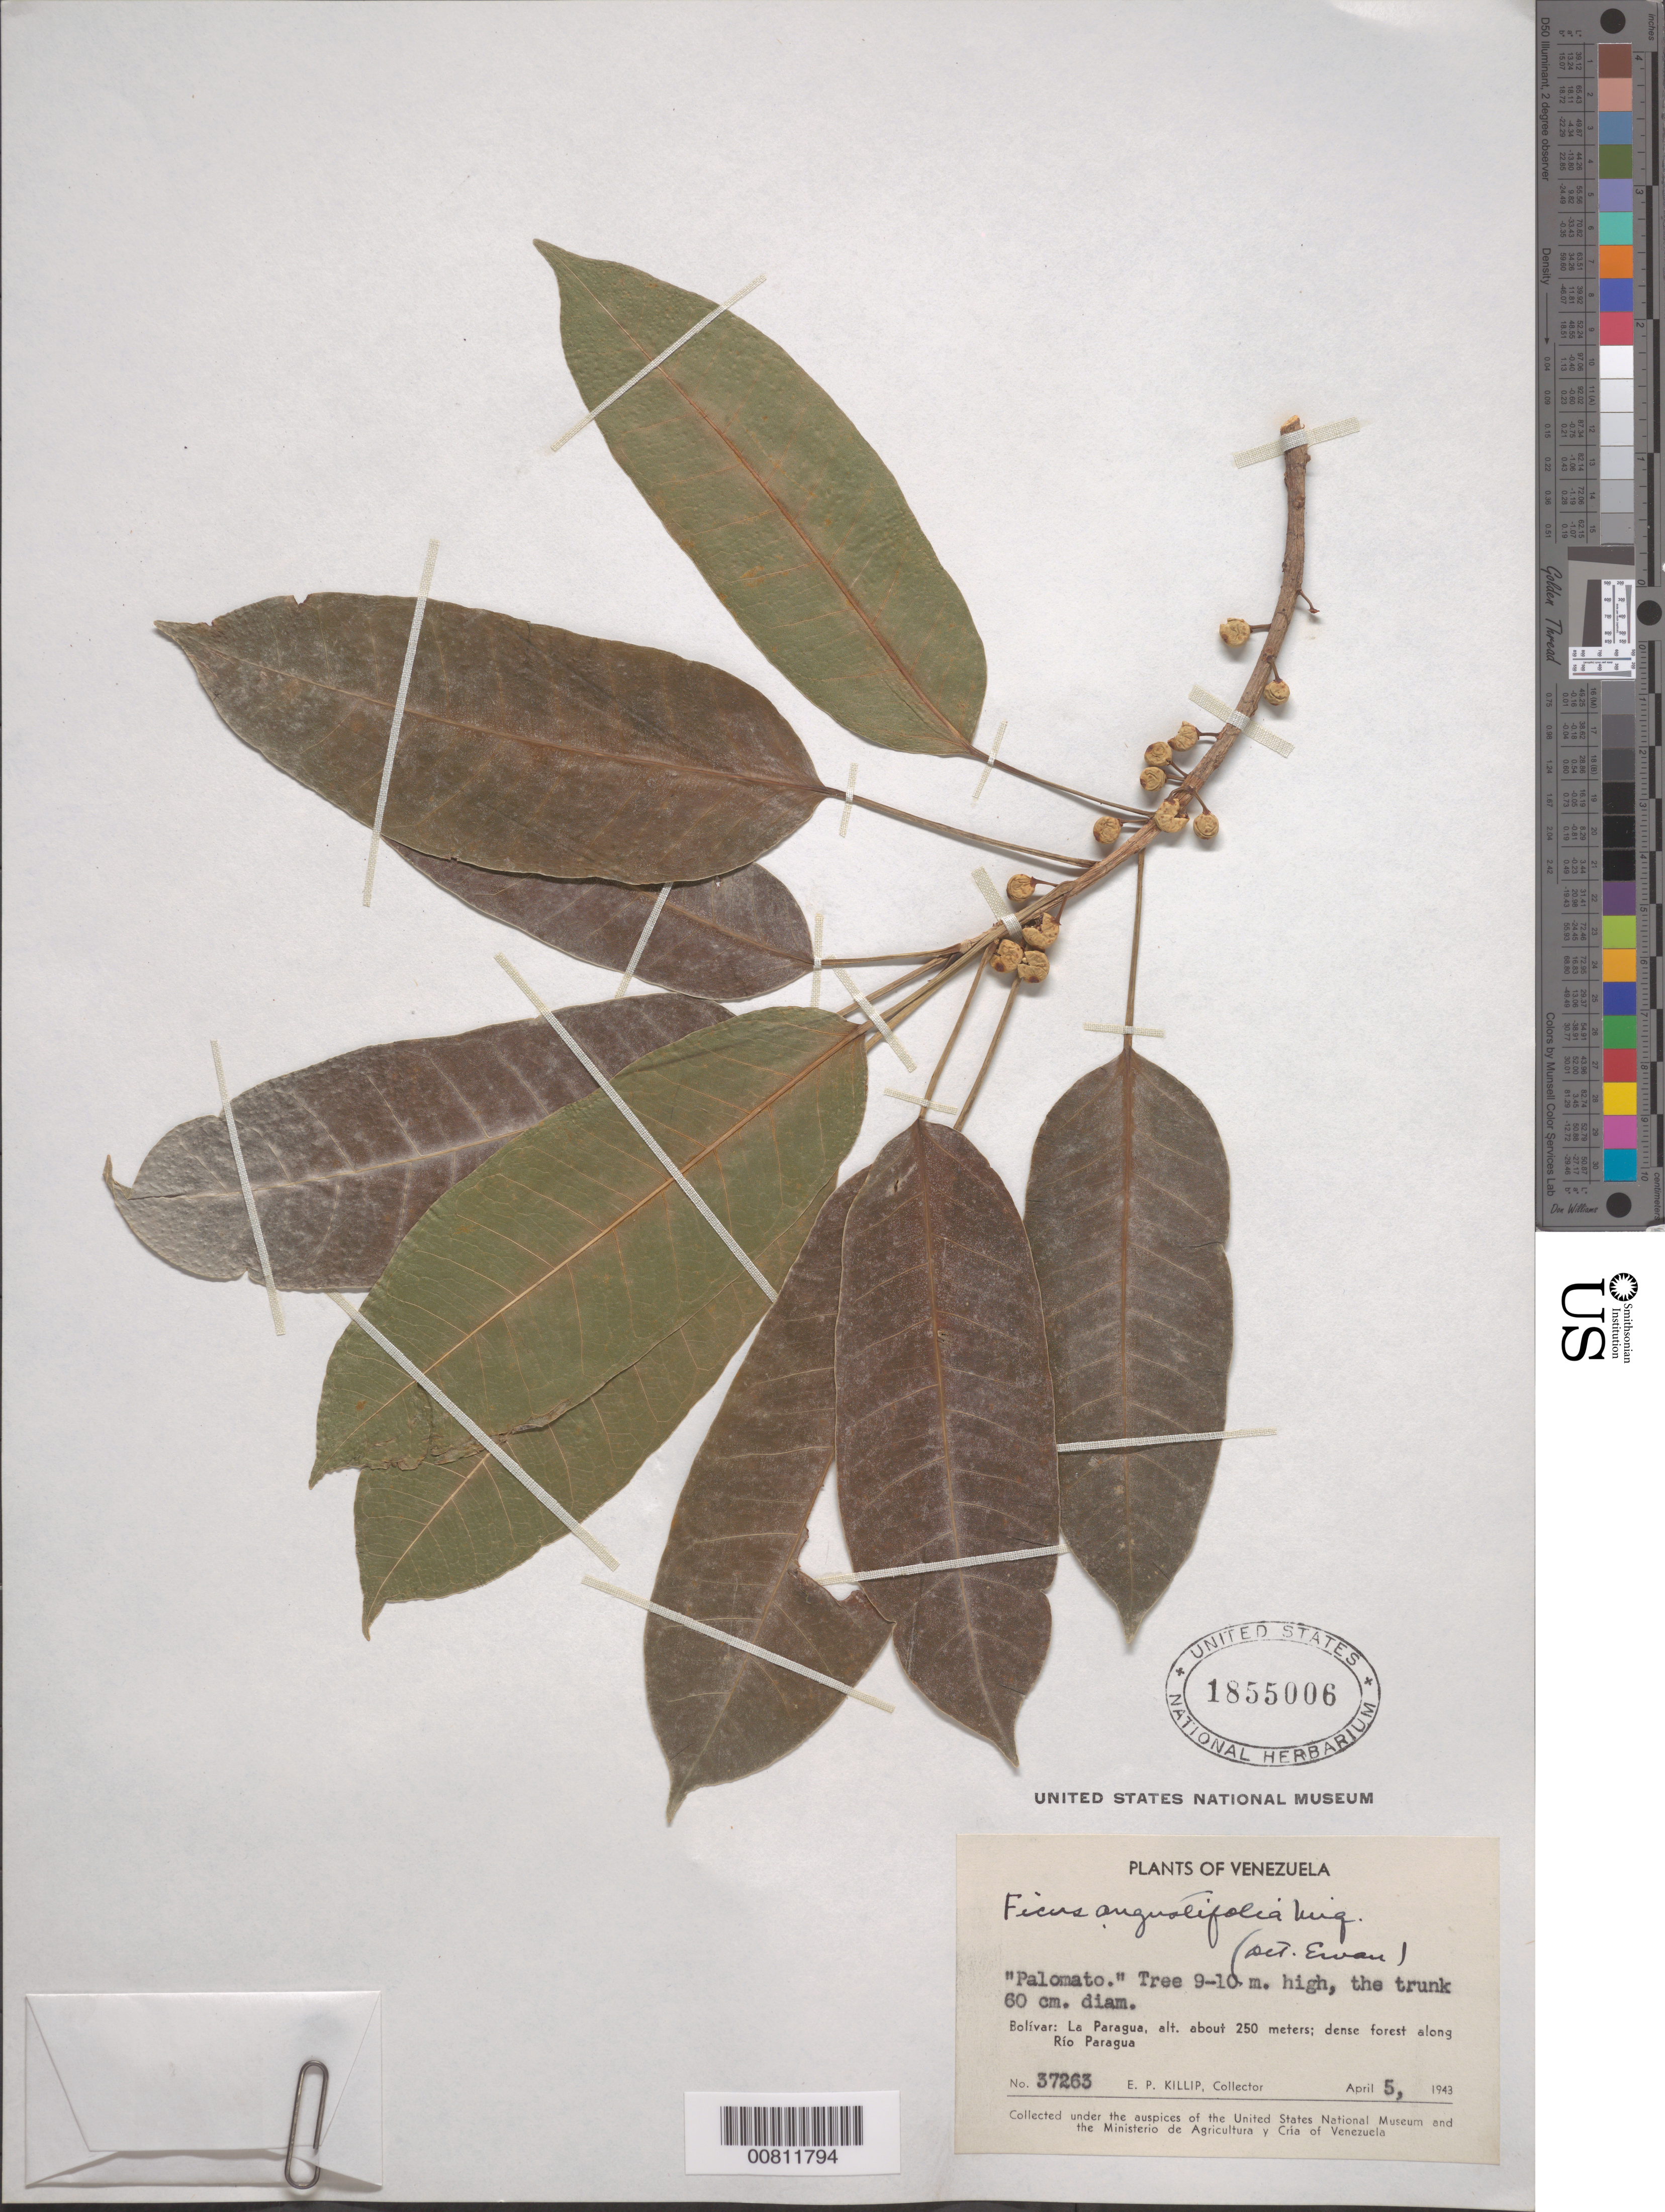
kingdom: Plantae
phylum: Tracheophyta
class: Magnoliopsida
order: Rosales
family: Moraceae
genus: Ficus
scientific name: Ficus amazonica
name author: (Miq.) Miq.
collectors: E. P. Killip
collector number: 37263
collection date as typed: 5-Apr-43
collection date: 1943-04-05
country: Venezuela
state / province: Bolívar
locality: La Paragua, along Río Paragua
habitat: Dense forest along river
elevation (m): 250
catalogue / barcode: US 1855006